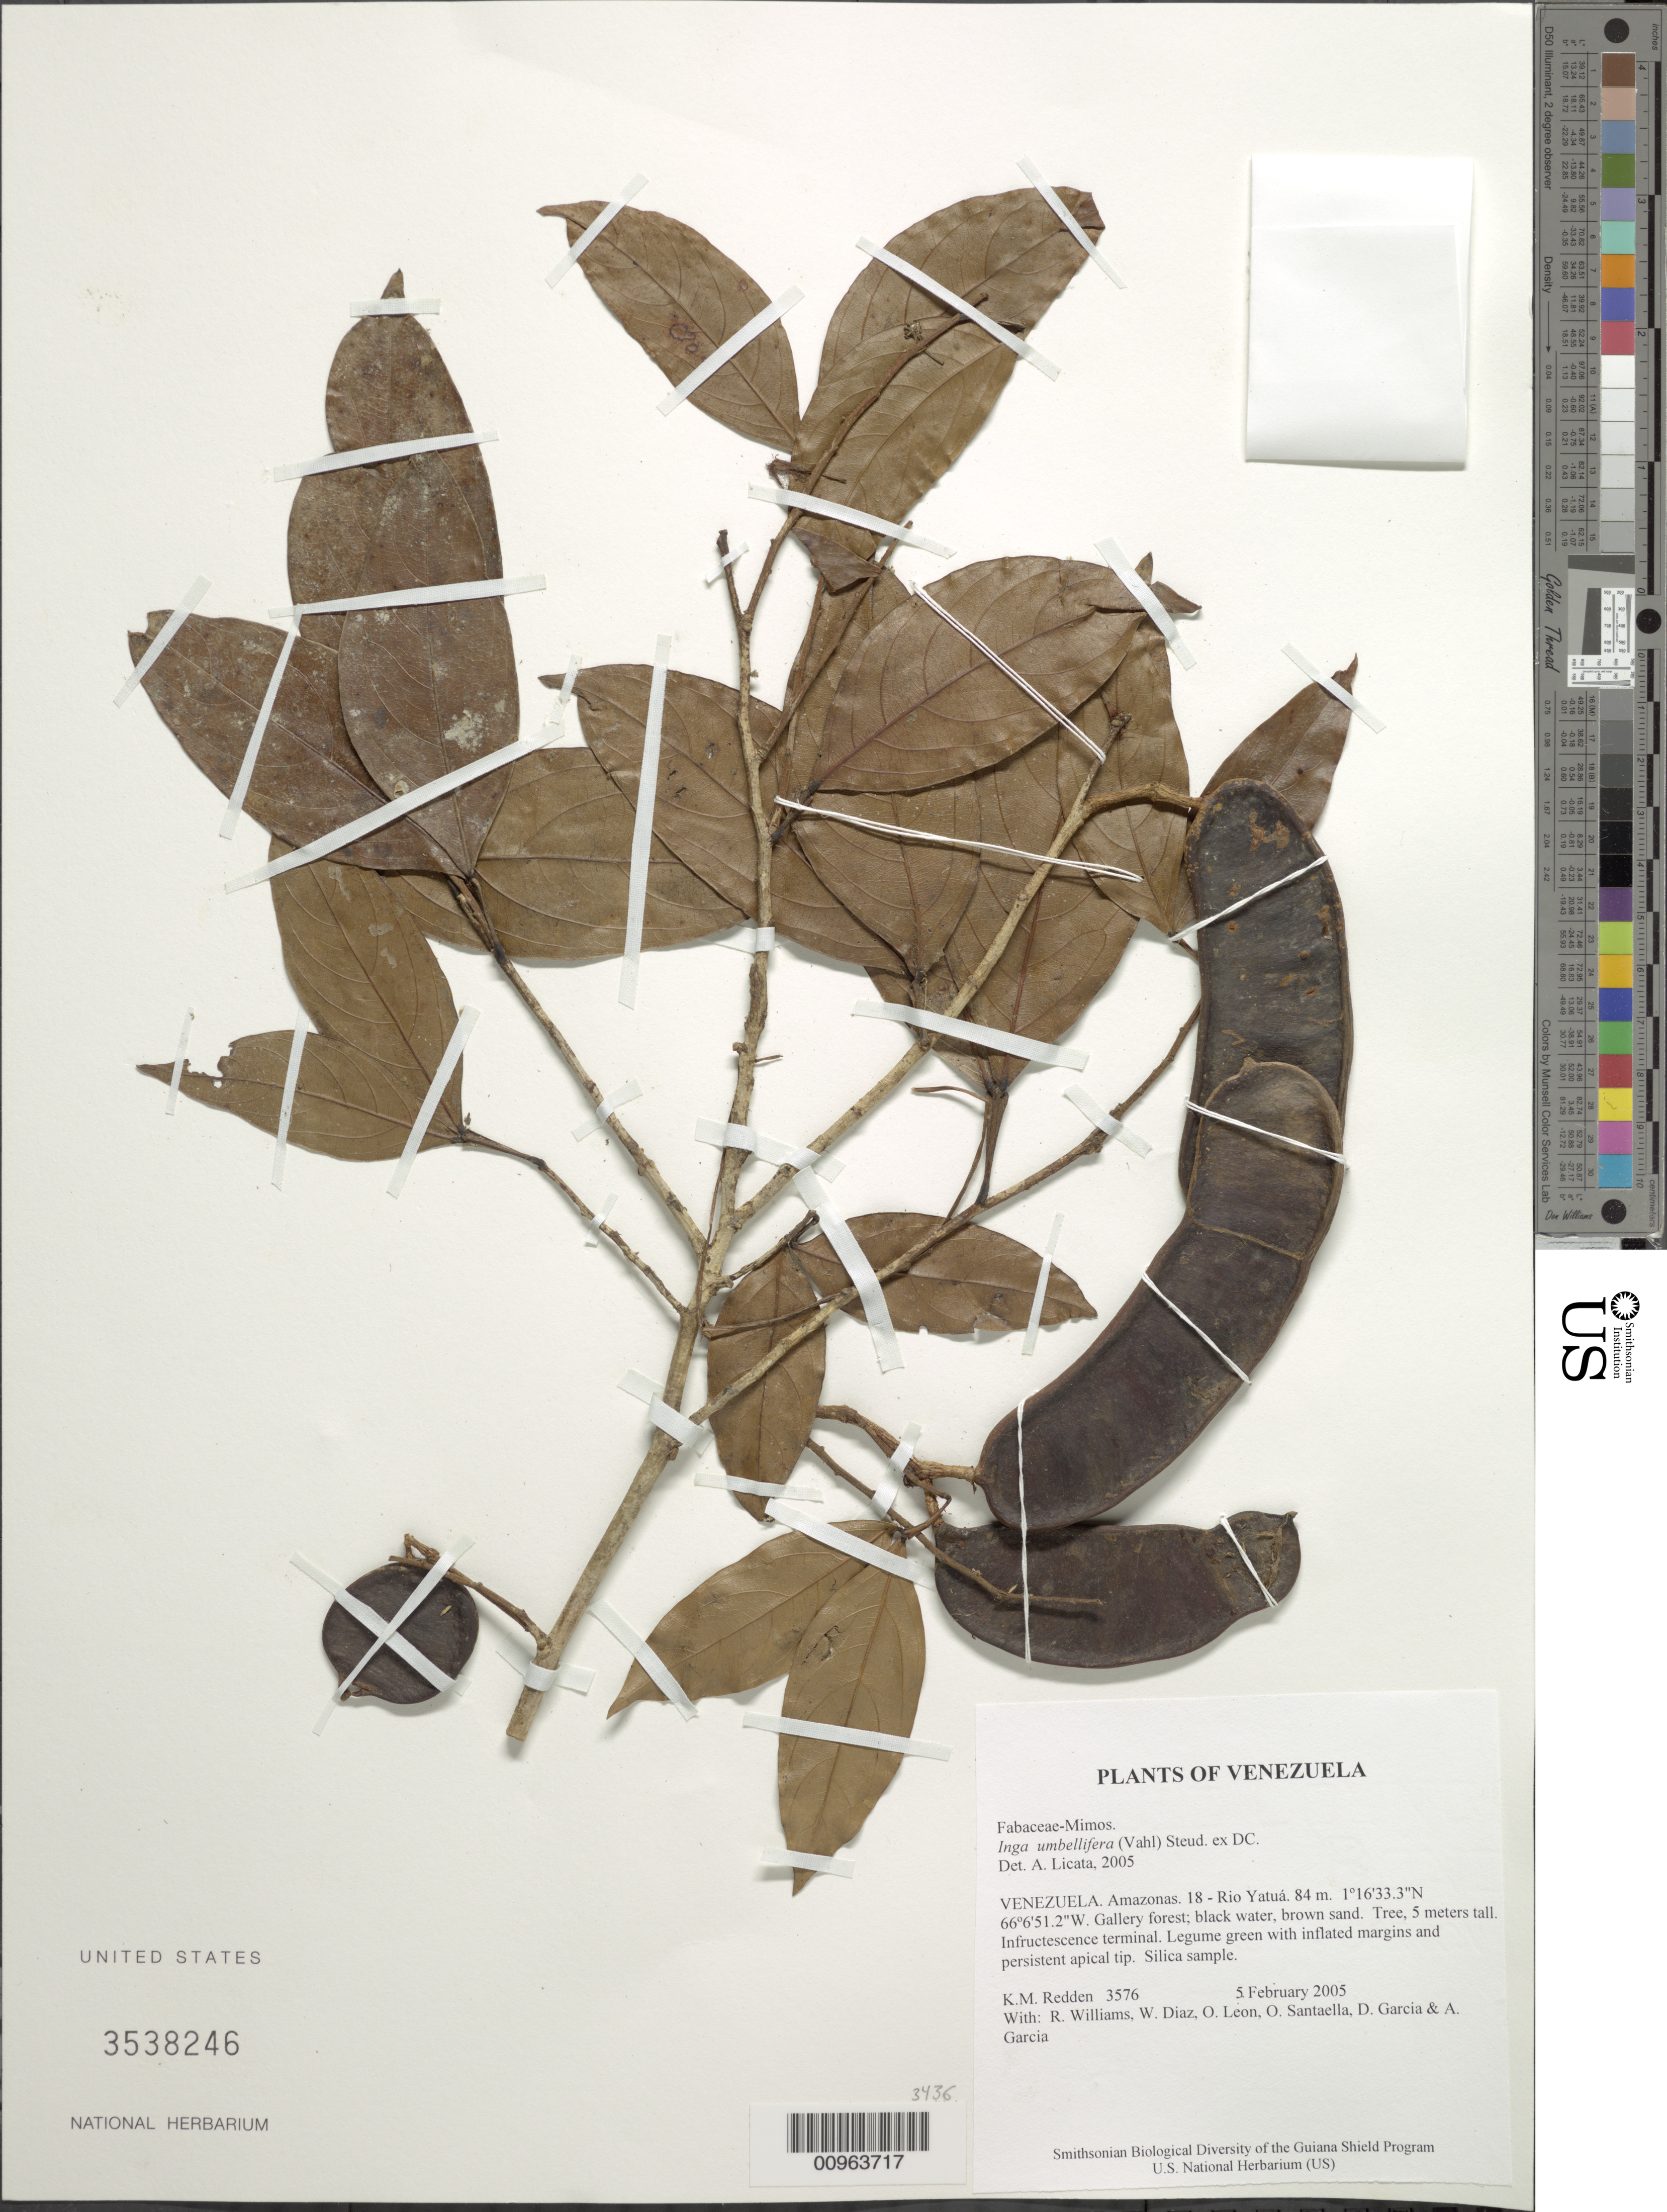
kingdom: Plantae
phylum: Tracheophyta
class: Magnoliopsida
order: Fabales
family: Fabaceae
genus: Inga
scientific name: Inga umbellifera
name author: (Vahl) Steud. ex DC.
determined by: Licata, A., (PORT), Univ. Nac. Exp. de los Llanos Ezequiel Zamora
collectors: K. M. Redden, R. Williams, W. Díaz P., O. León, O. Santaella, D. Garcia & A. Garcia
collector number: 3576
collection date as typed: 5 February 2005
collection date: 2005-02-05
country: Venezuela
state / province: Amazonas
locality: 18 - Rio Yatuá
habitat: Gallery forest; black water, brown sand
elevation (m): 84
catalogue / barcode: US 3538246